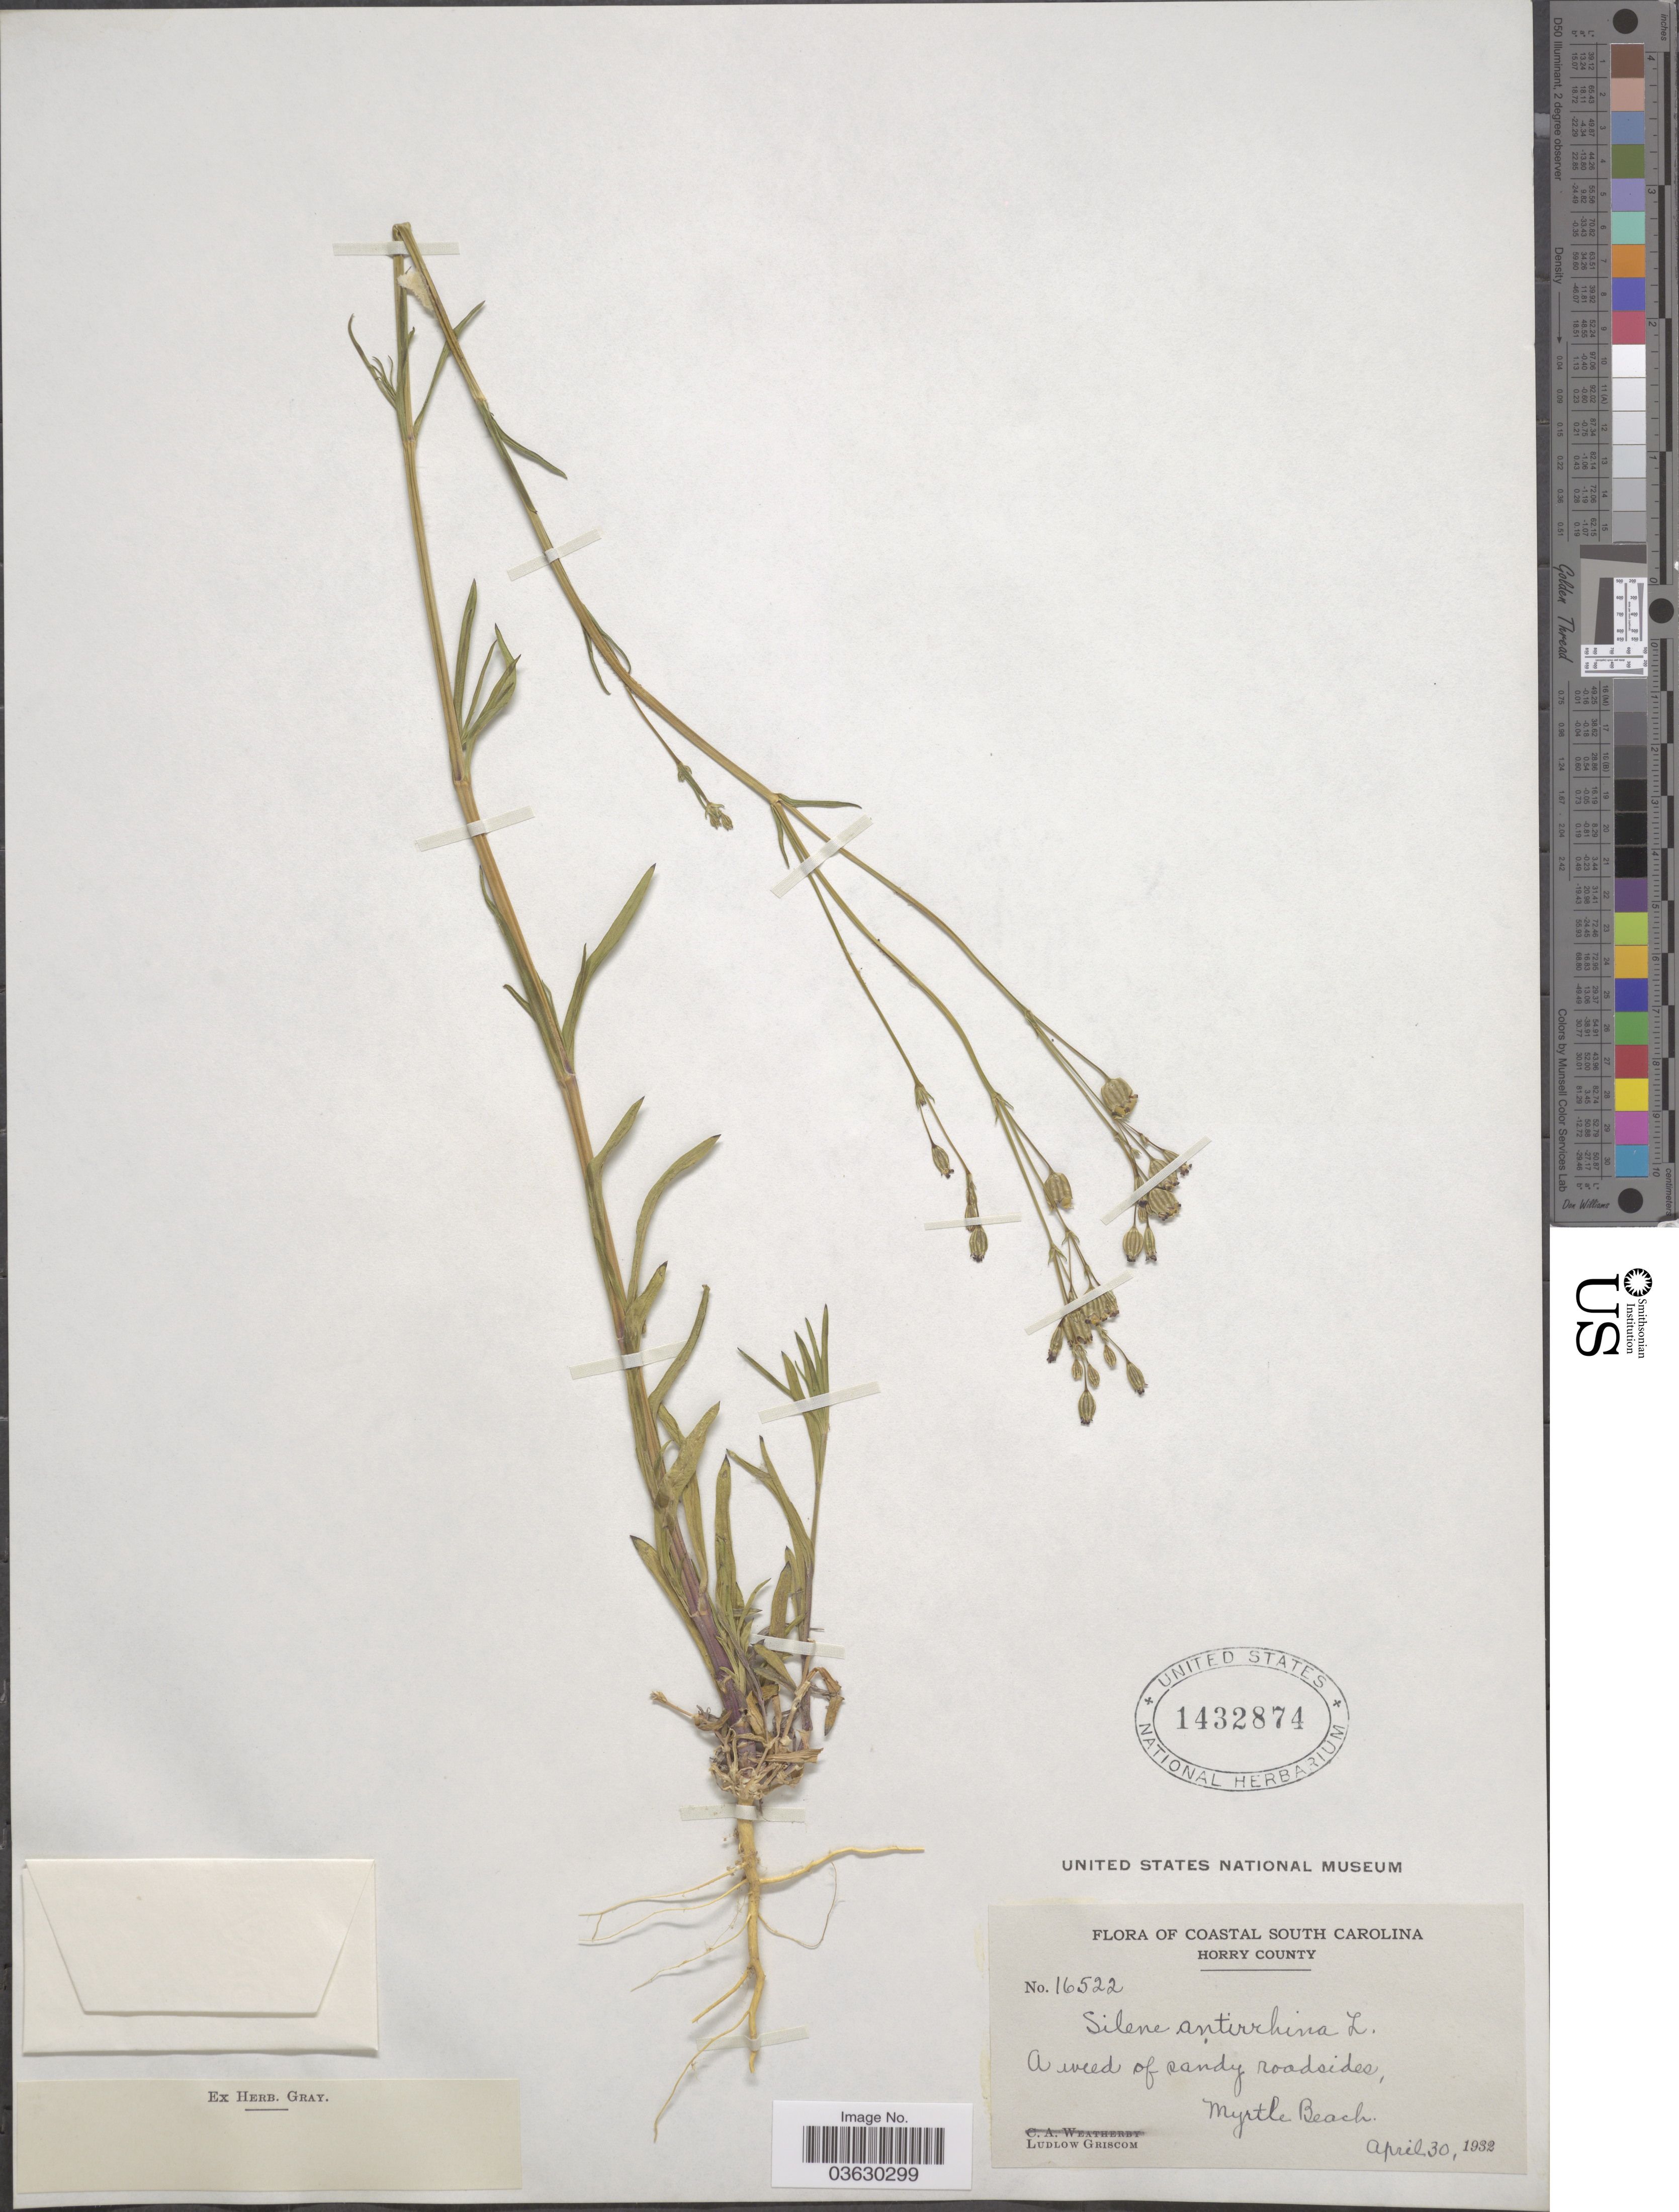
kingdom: Plantae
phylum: Tracheophyta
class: Magnoliopsida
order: Caryophyllales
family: Caryophyllaceae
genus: Silene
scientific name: Silene antirrhina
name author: L.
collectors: L. Griscom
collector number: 16522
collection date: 1932-04-30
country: United States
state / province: South Carolina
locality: Coastal South Carolina. Horry County. Myrtle Beach.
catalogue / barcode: US 1432874